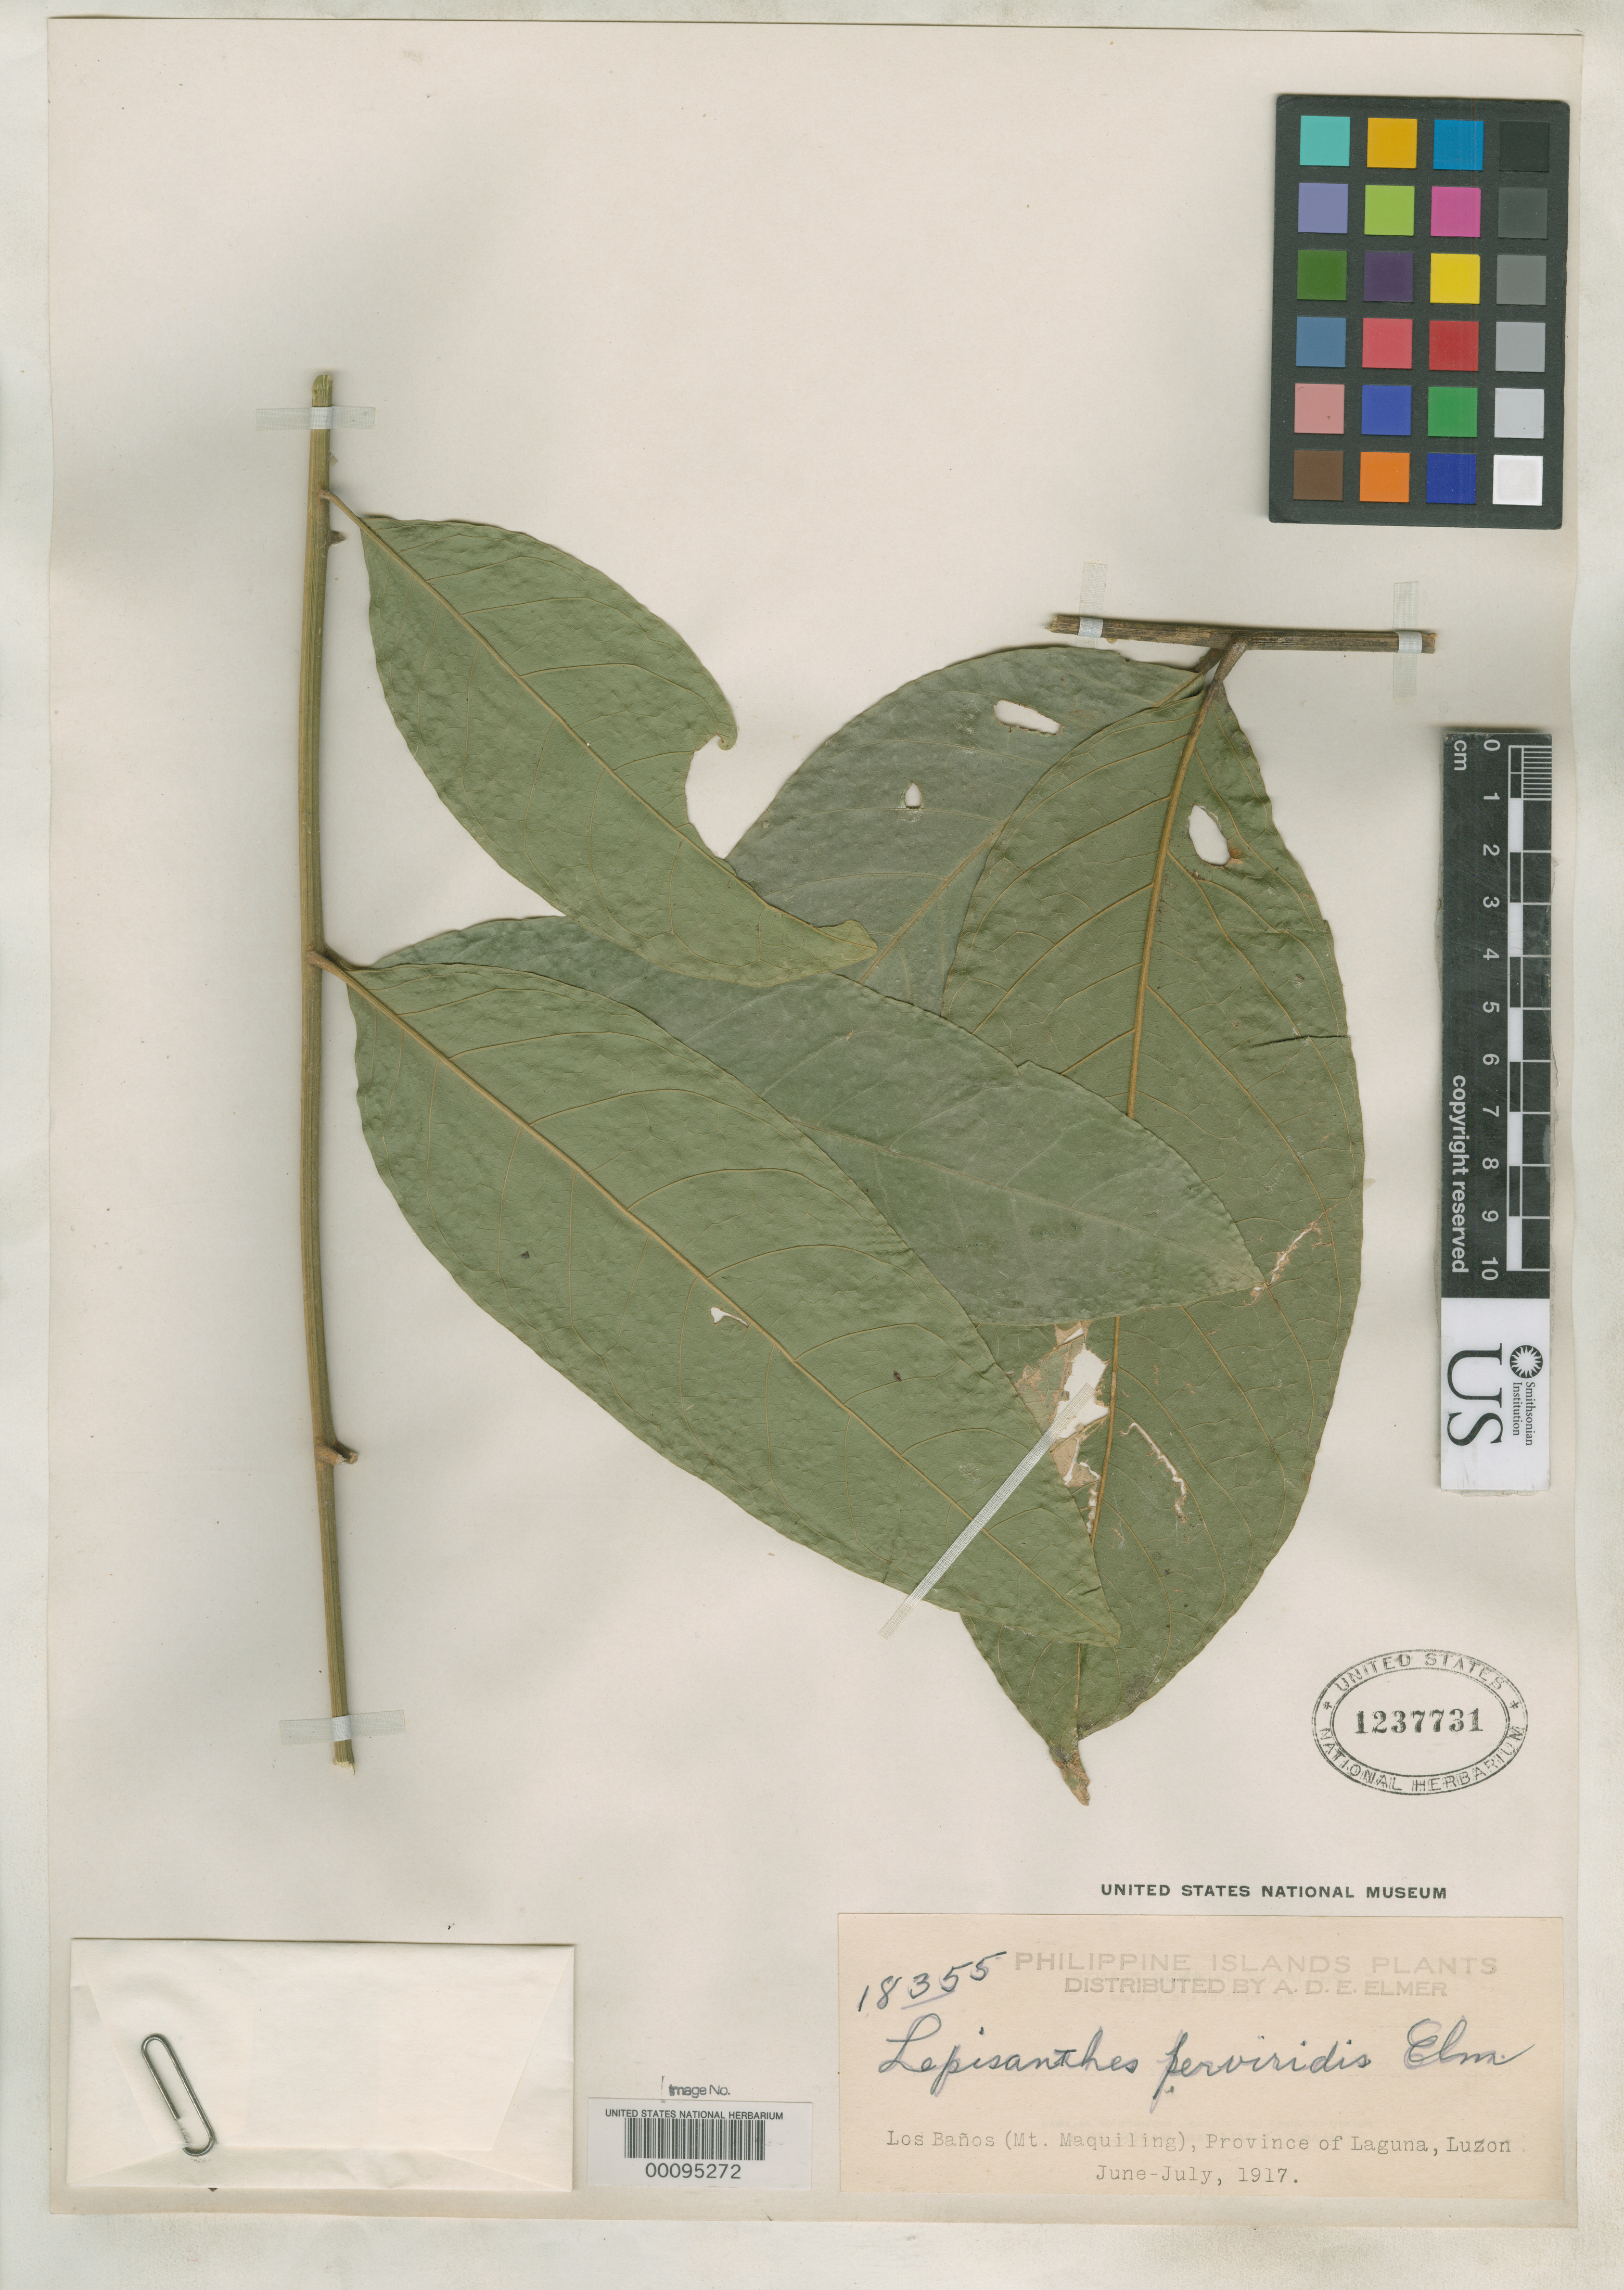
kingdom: Plantae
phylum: Tracheophyta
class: Magnoliopsida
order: Sapindales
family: Sapindaceae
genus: Lepisanthes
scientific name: Lepisanthes perviridis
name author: Elmer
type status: Isotype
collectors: A. D. E. Elmer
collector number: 18355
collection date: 1917-06/1917-07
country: Philippines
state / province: Calabarzon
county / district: Laguna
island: Luzon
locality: Los Baños (Mt. Maquiling), Province of Laguna, Luzon.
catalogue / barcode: US 1237731